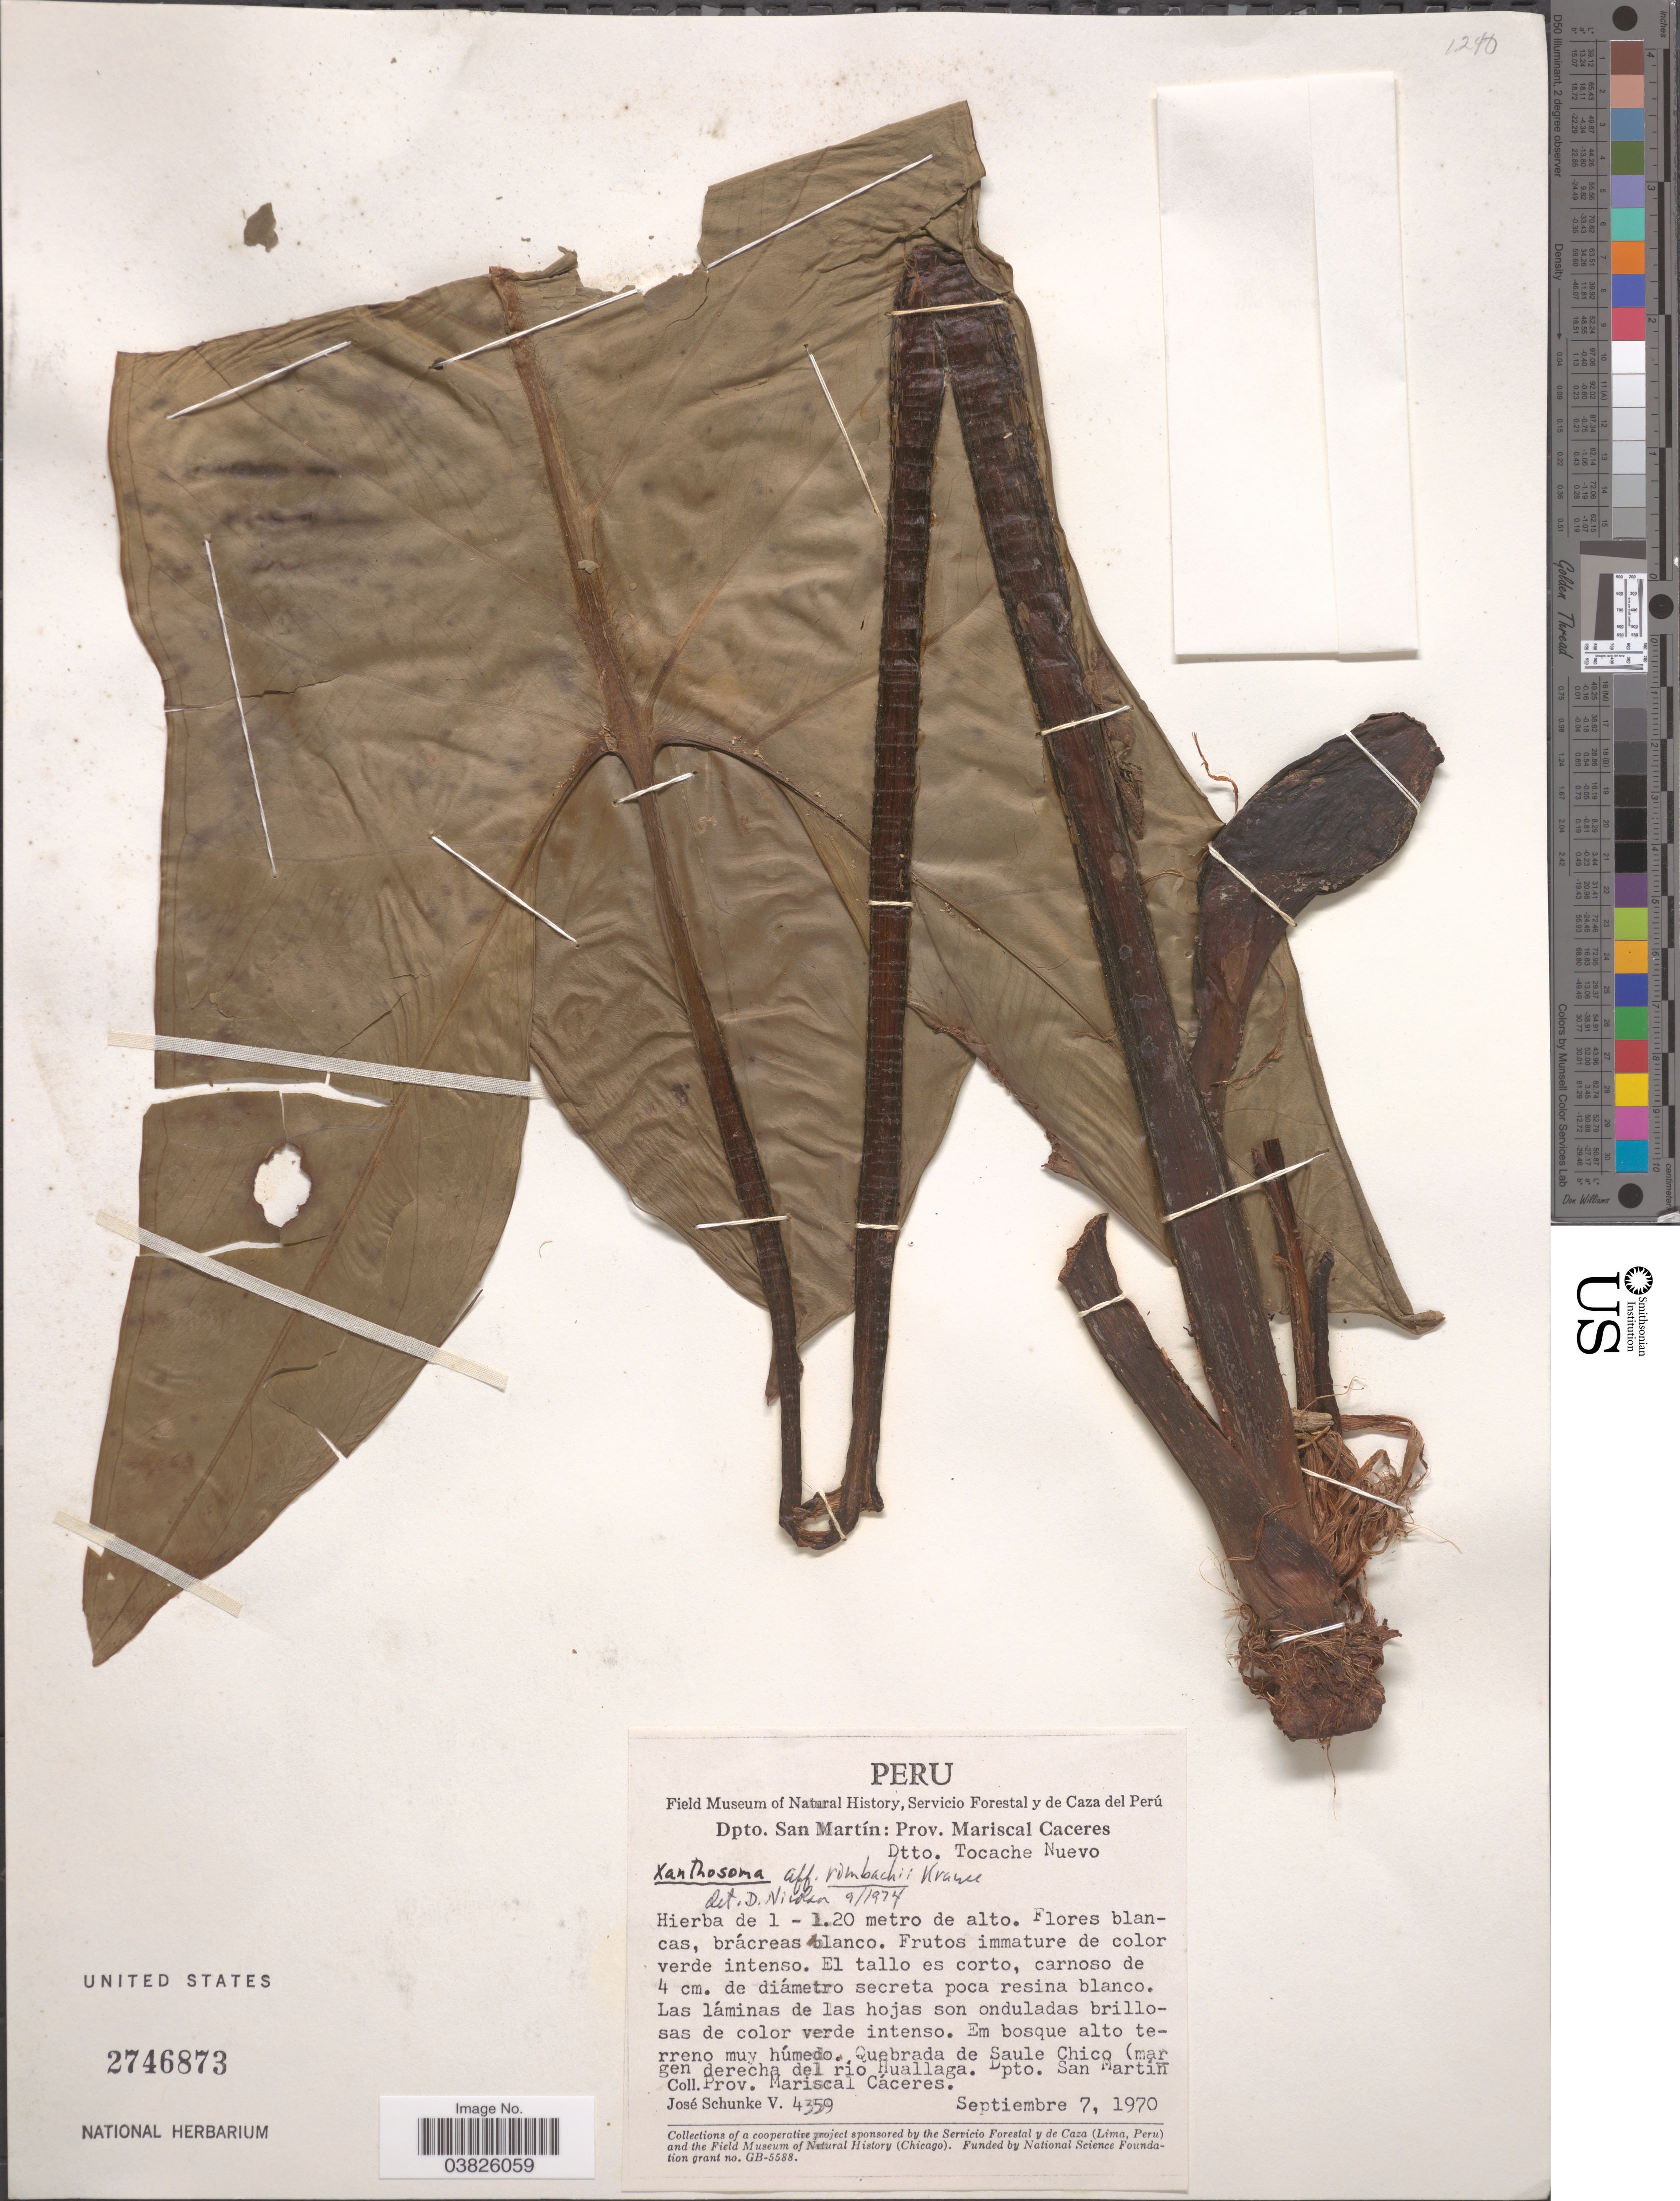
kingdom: Plantae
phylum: Tracheophyta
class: Liliopsida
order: Alismatales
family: Araceae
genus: Xanthosoma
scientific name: Xanthosoma rimbachii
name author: K. Krause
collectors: J. Schunke Vigo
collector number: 4359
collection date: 1970-09-07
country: Peru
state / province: San Martín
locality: Dpto. San Martín: Prov. Mariscal Caceres. Dtto. Tocache Nuevo. Quebrada de Saule Chico (margen derecha del río Huallaga. Dpto. San Martín.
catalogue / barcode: US 2746873